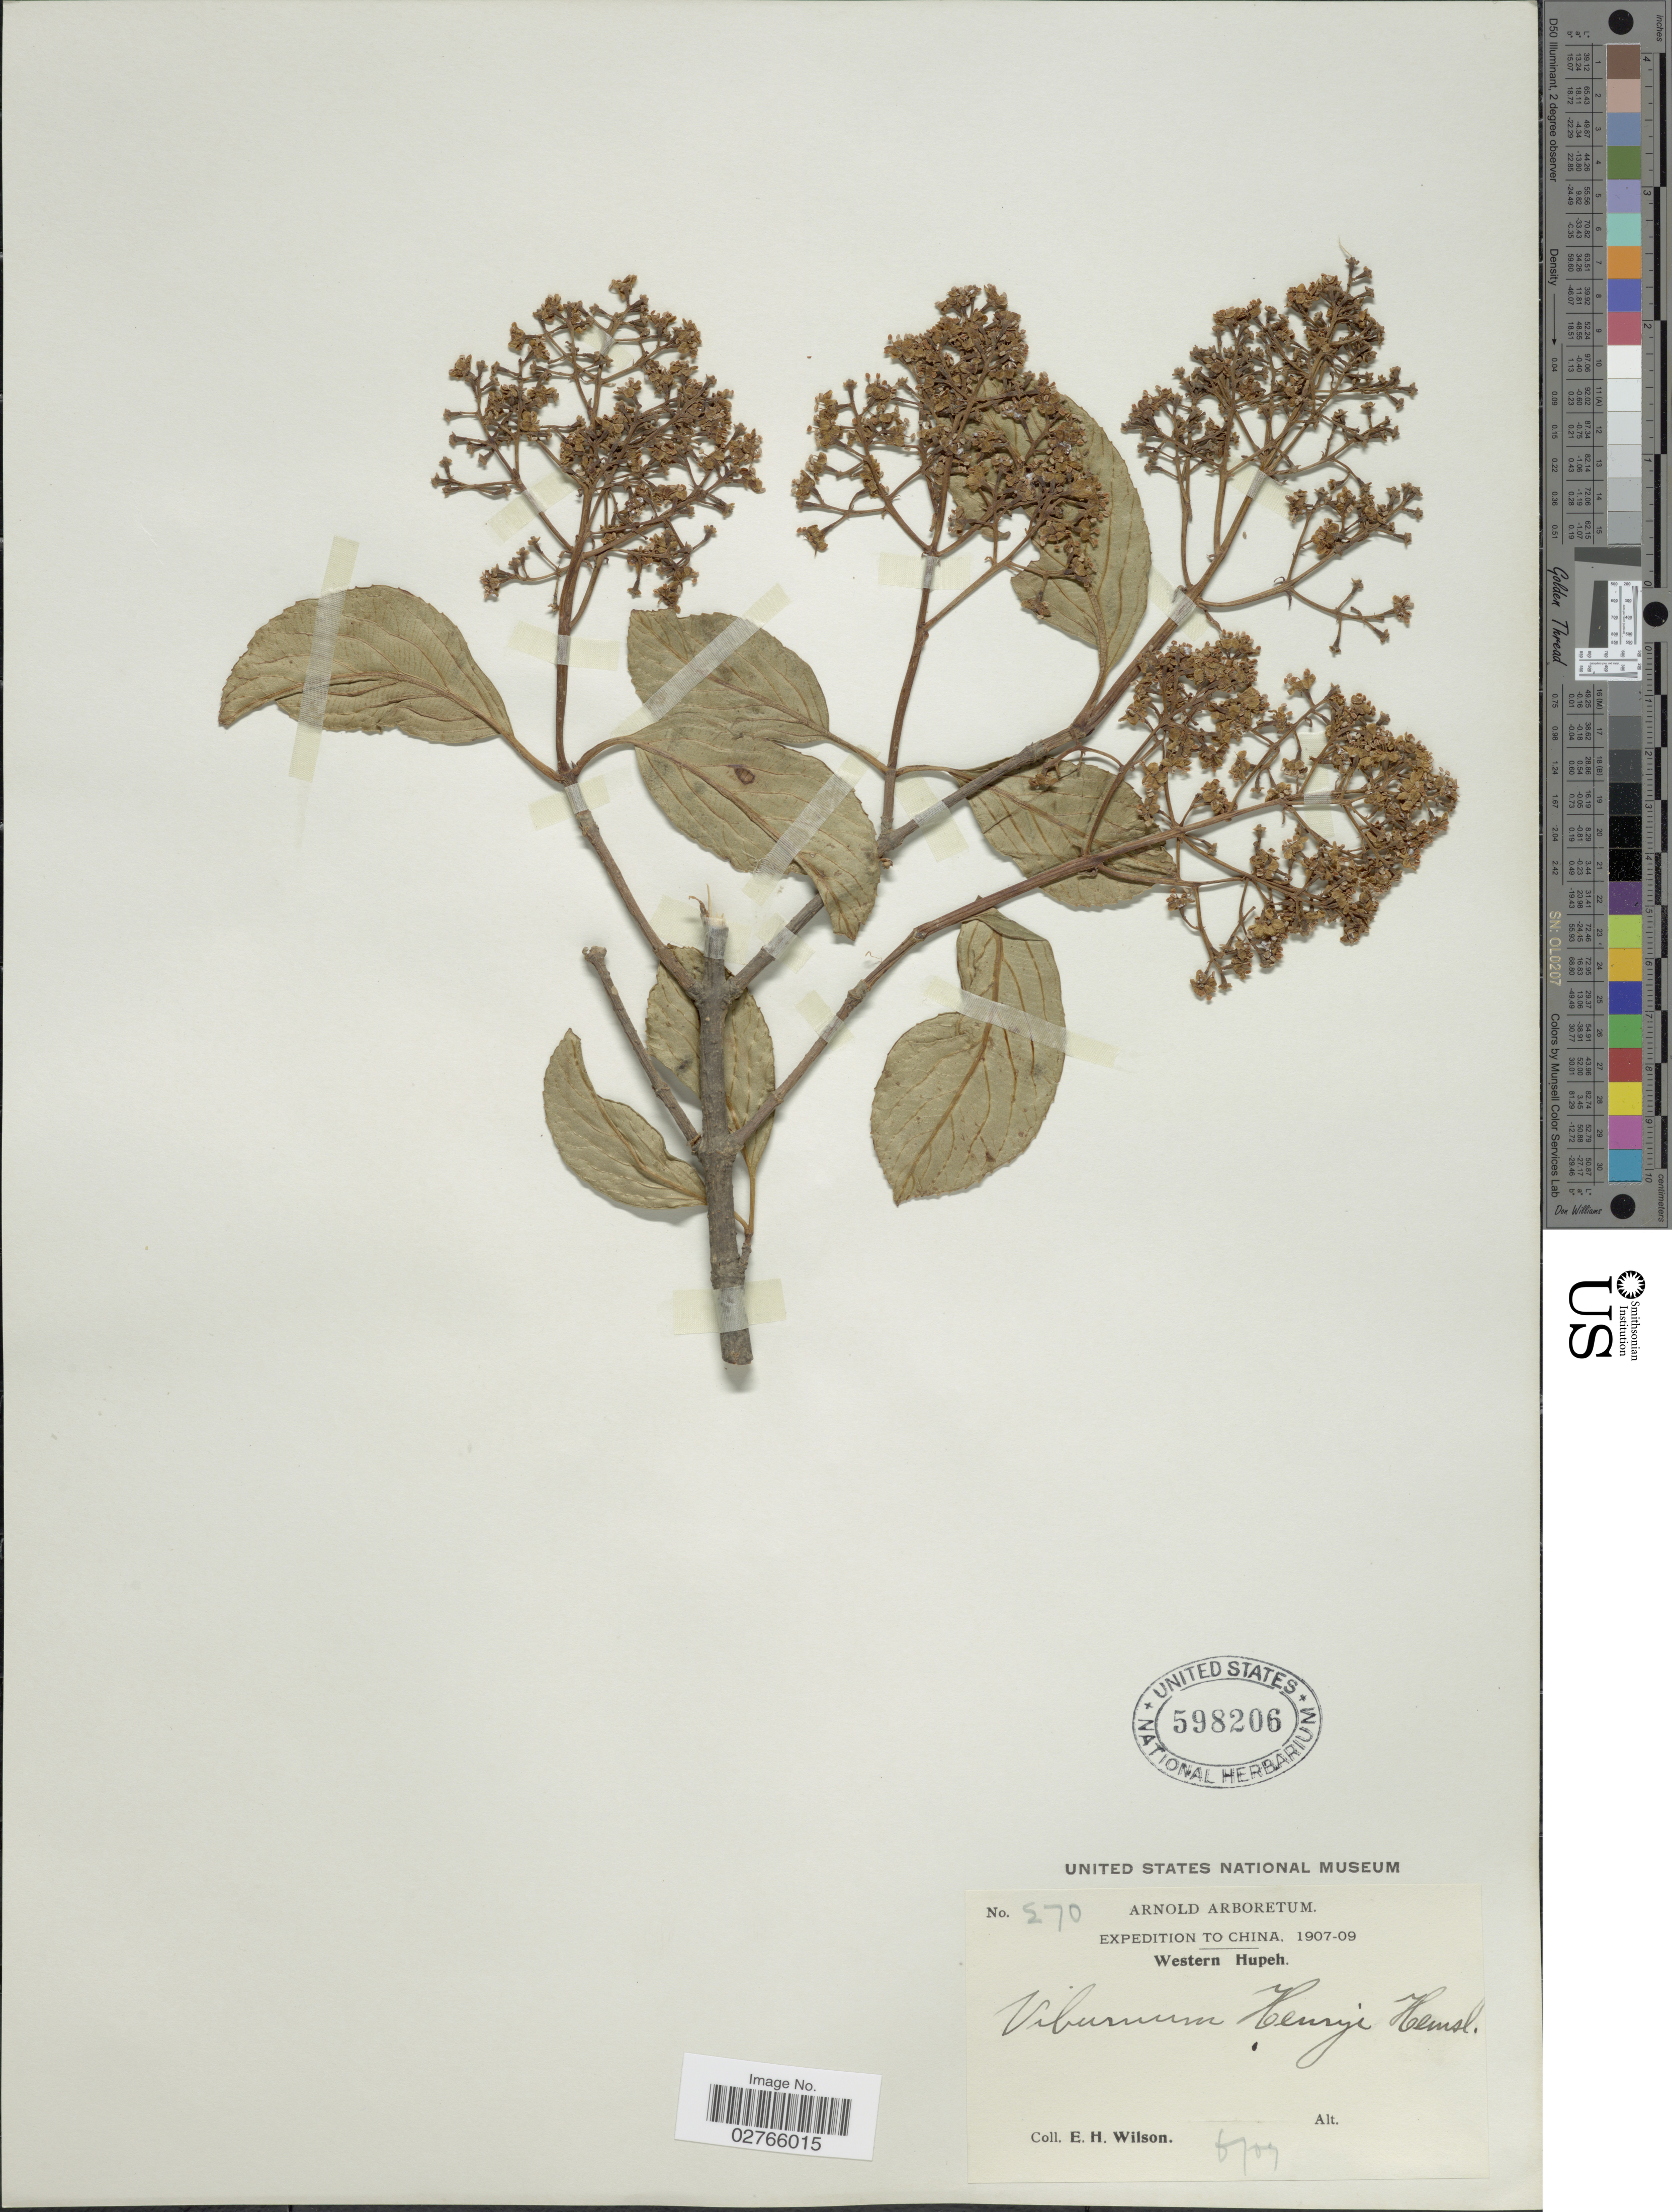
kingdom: Plantae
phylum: Tracheophyta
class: Magnoliopsida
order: Dipsacales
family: Viburnaceae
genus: Viburnum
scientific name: Viburnum henryi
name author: Hemsl. in F.B. Forbes & Hemsl.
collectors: E. Wilson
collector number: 270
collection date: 1907-06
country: China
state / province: Hubei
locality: Western Hupeh.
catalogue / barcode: US 598206